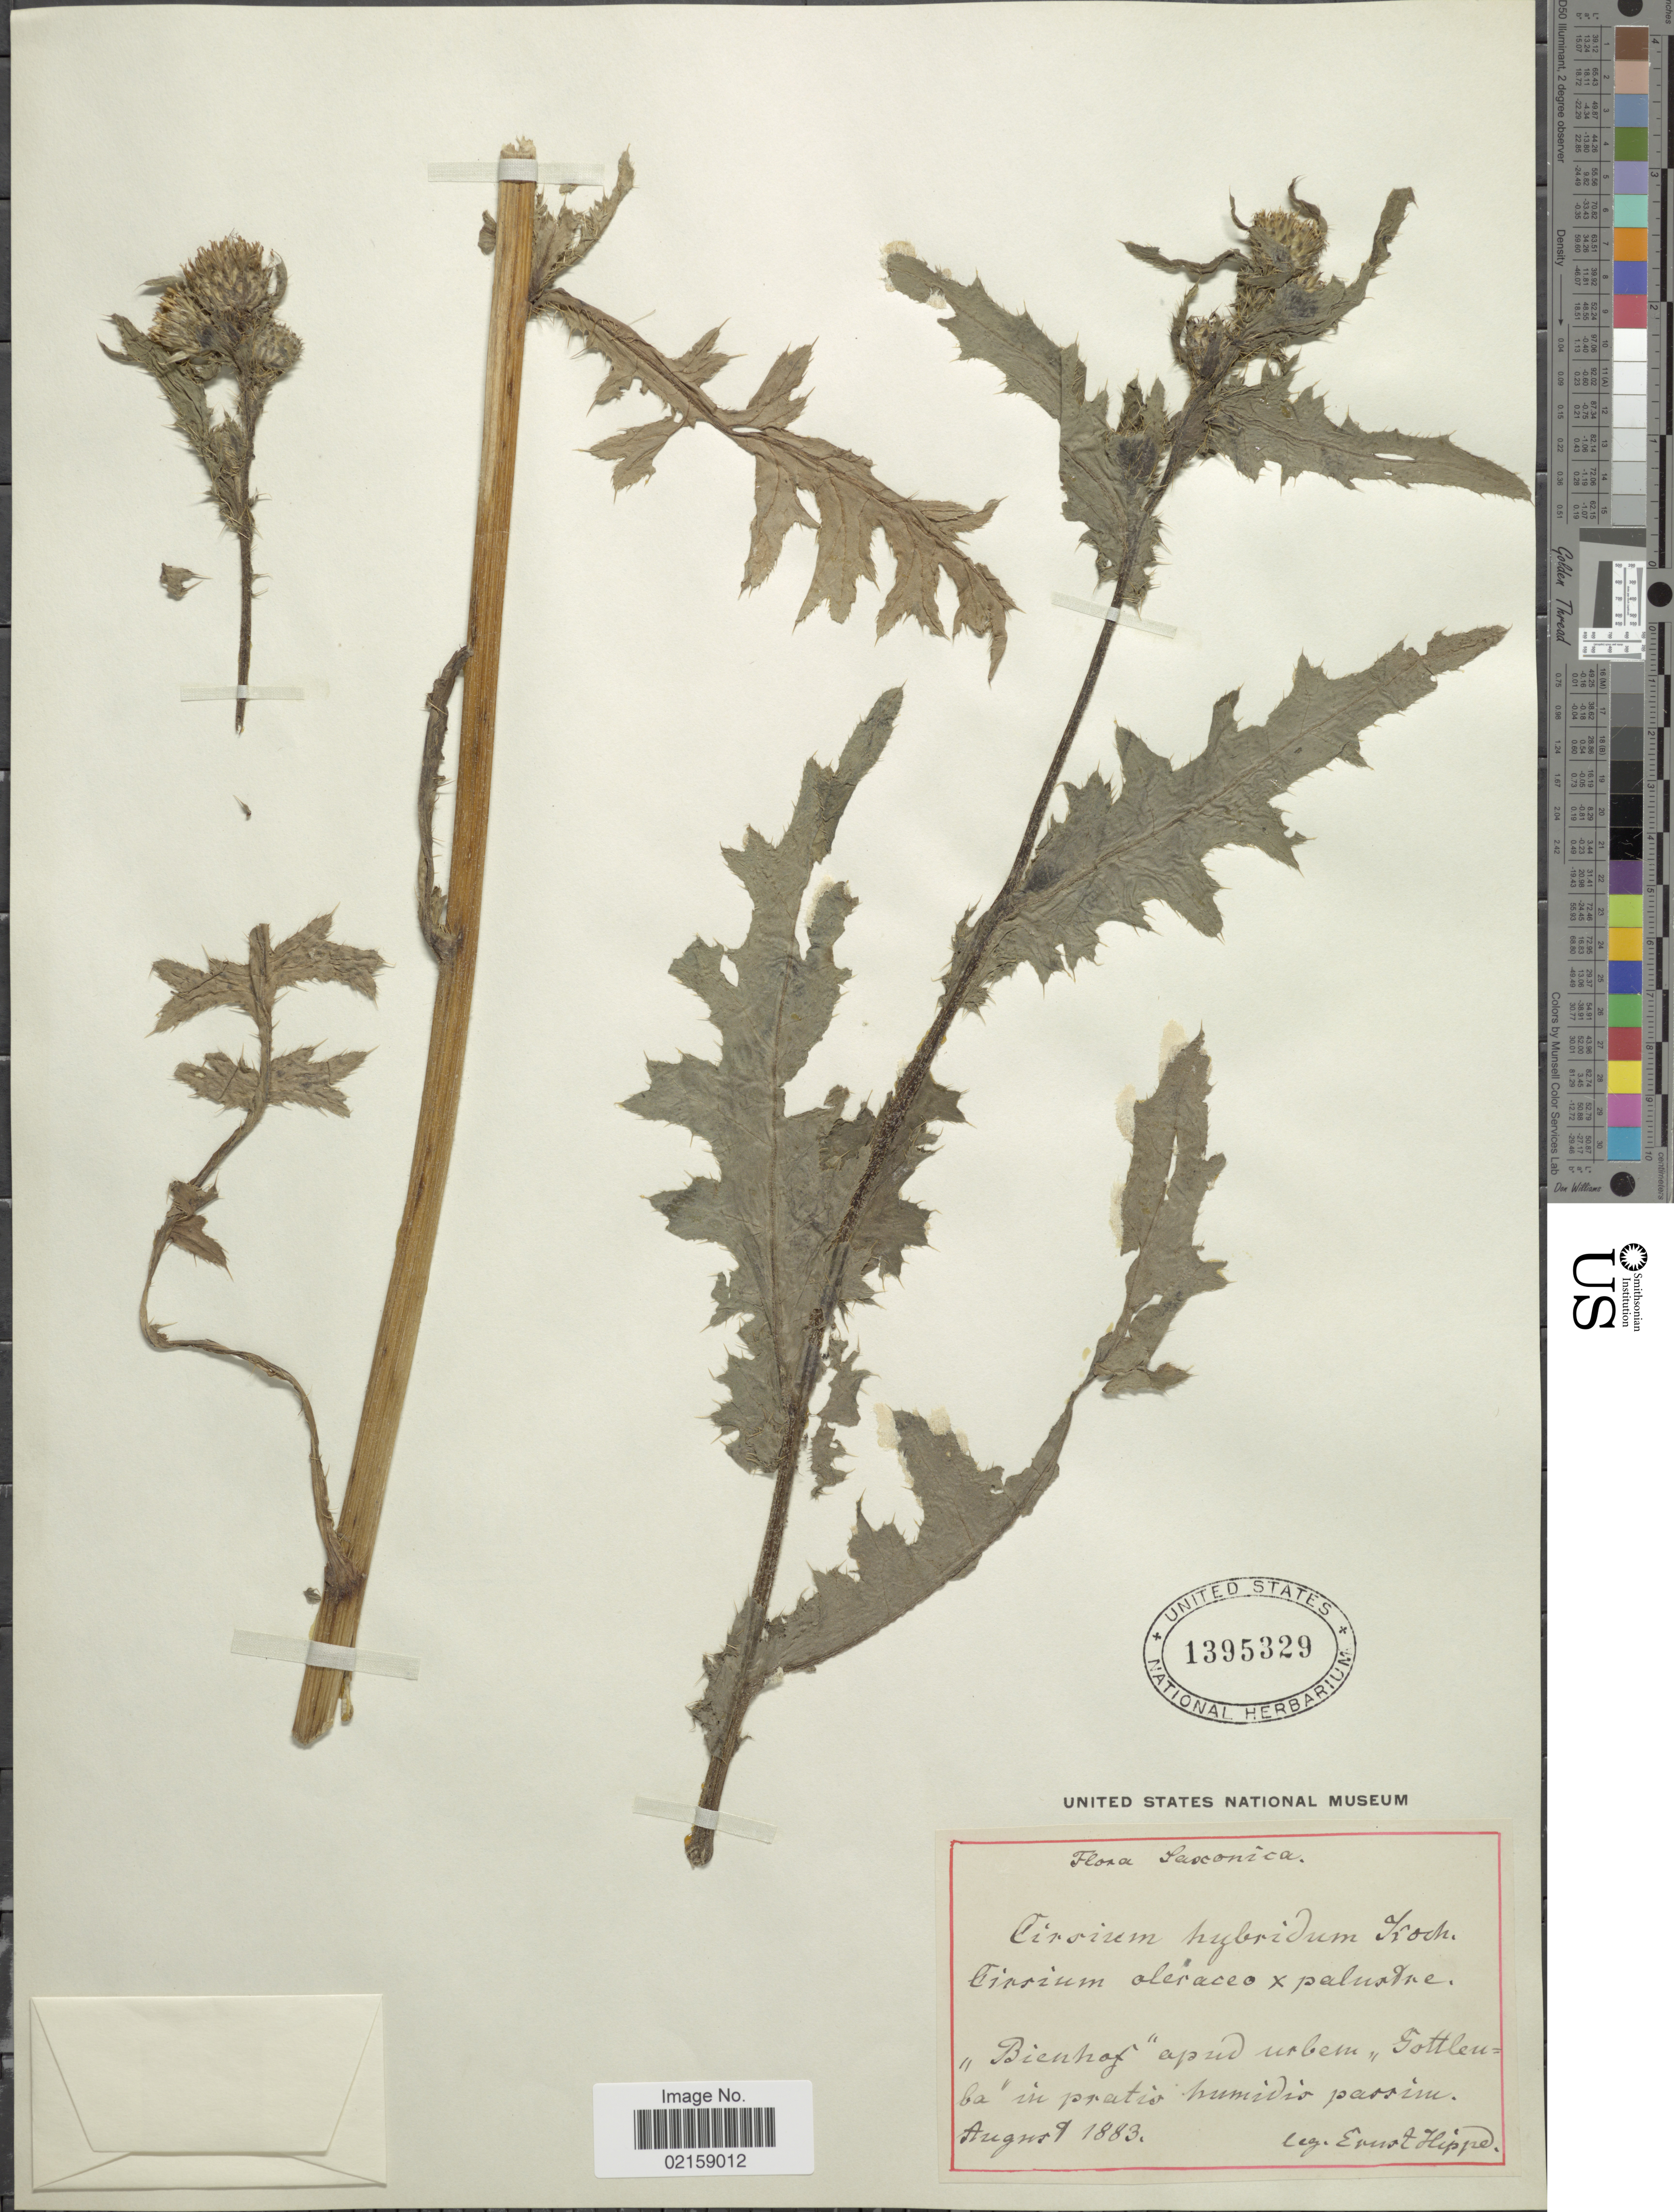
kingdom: Plantae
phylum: Tracheophyta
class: Magnoliopsida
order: Asterales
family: Asteraceae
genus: Cirsium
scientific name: Cirsium hybridum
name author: Koch ex DC.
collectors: E. Hippe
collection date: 1883-08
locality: Saxonica, "Bienhof"aprid urbem "Gottleuba"in pratis humidis parssim. [interpreted]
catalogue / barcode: US 1395329